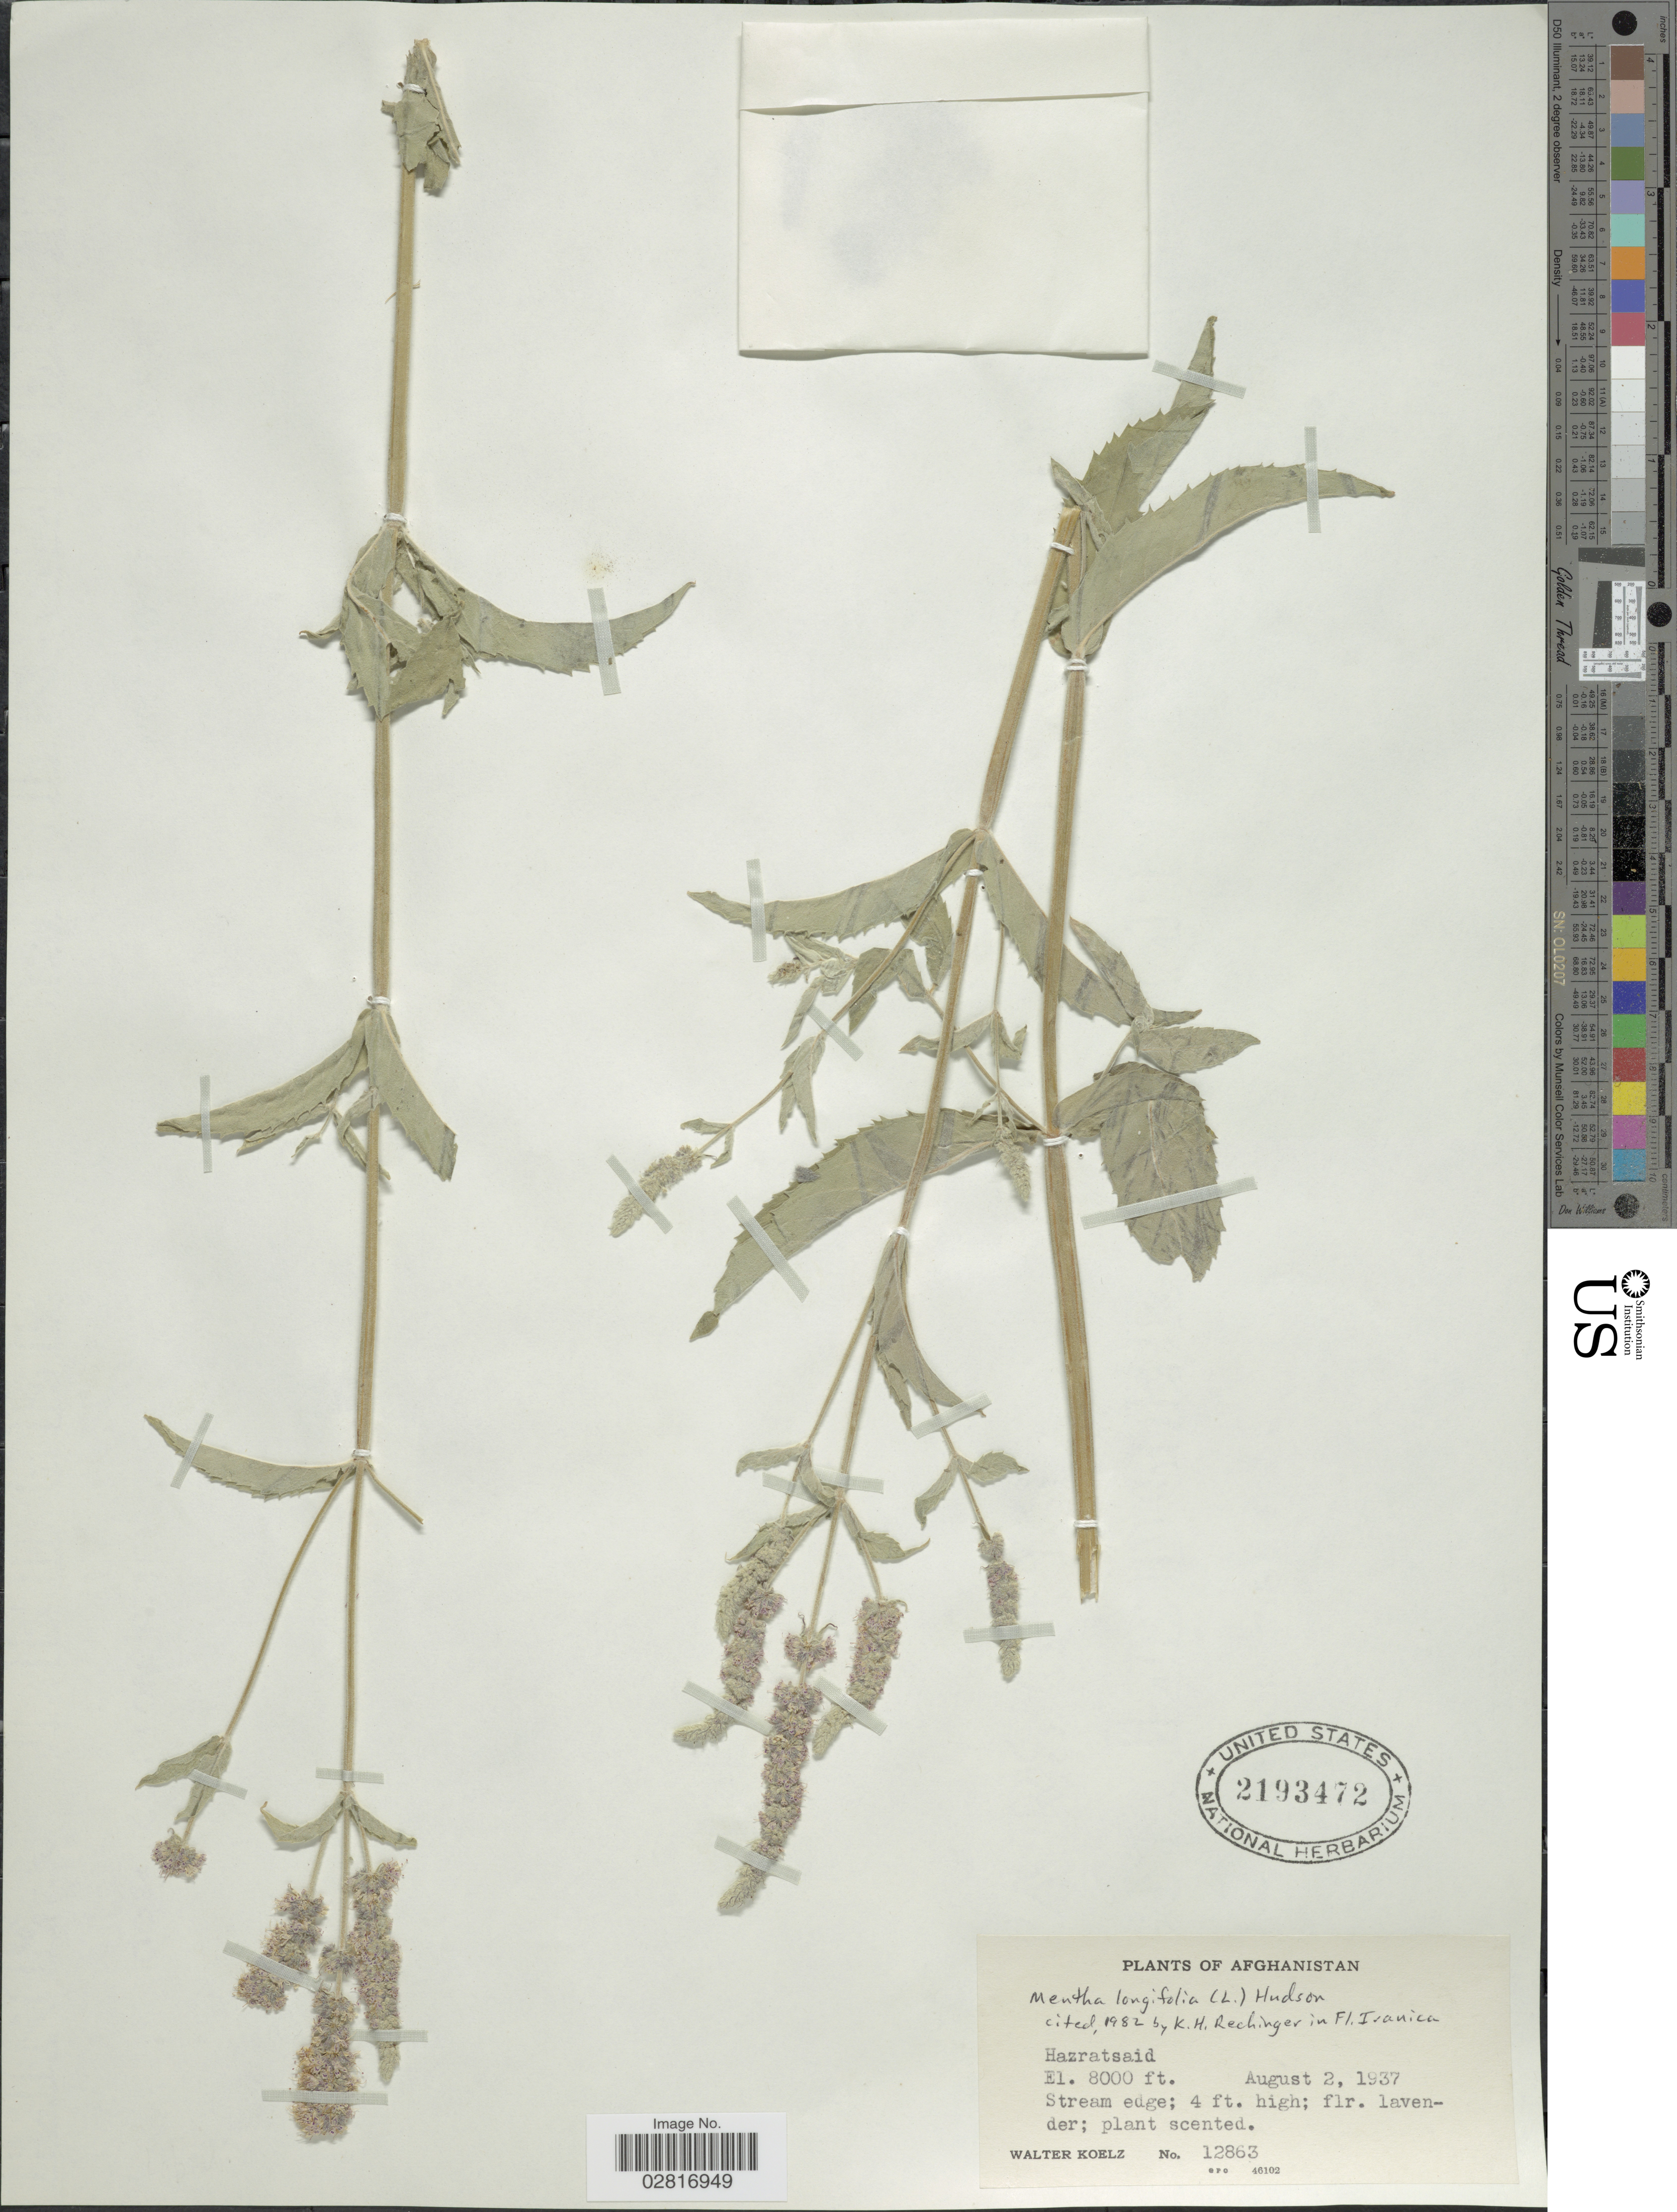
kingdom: Plantae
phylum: Tracheophyta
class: Magnoliopsida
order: Lamiales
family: Lamiaceae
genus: Mentha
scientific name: Mentha longifolia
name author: (L.) L.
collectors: W. N. Koelz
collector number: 12863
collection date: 1937-08-02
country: Afghanistan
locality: Hazratsaid.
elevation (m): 2438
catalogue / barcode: US 2193472